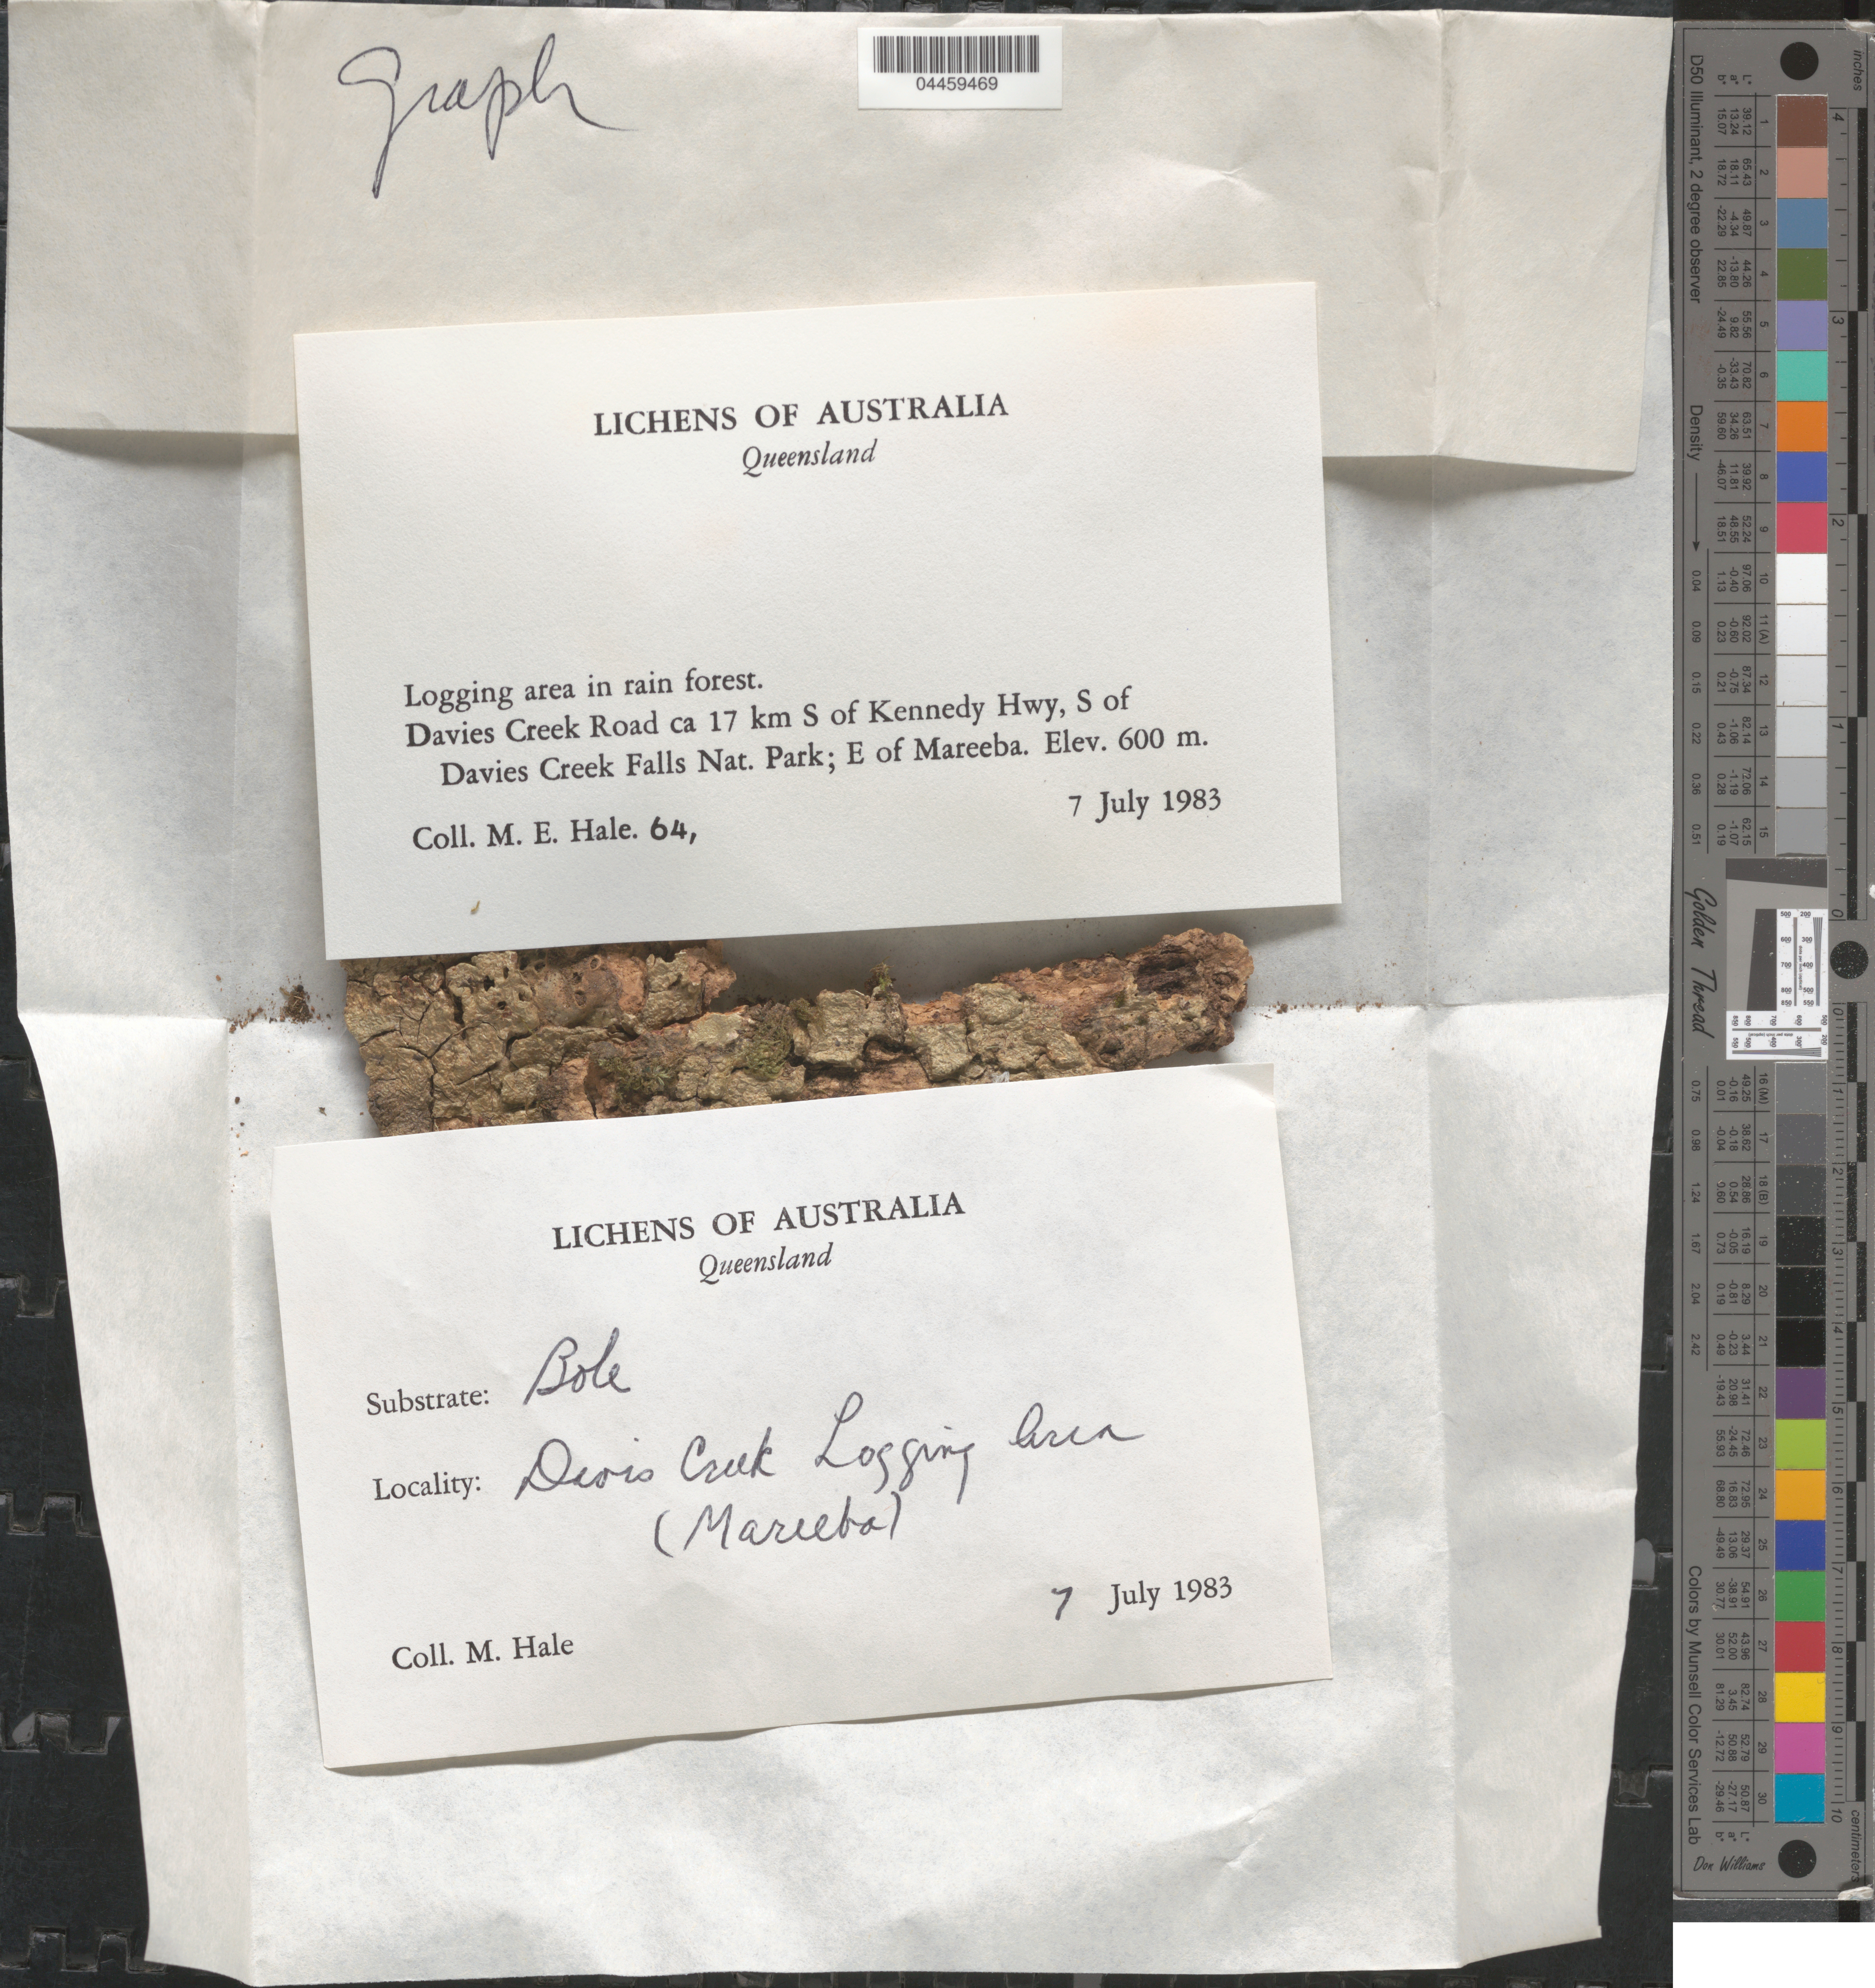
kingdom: Fungi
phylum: Ascomycota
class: Lecanoromycetes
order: Ostropales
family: Graphidaceae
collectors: M. Hale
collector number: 64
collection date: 1983-07-07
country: Australia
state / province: Queensland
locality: Logging area in rain forest. Davies Creek Road ca 17 km S of Kennedy Hwy, S of Davoes Creek Falls Nat. Park; E of Mareeba. Davis Creek logging Area (Mareeba).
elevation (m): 600